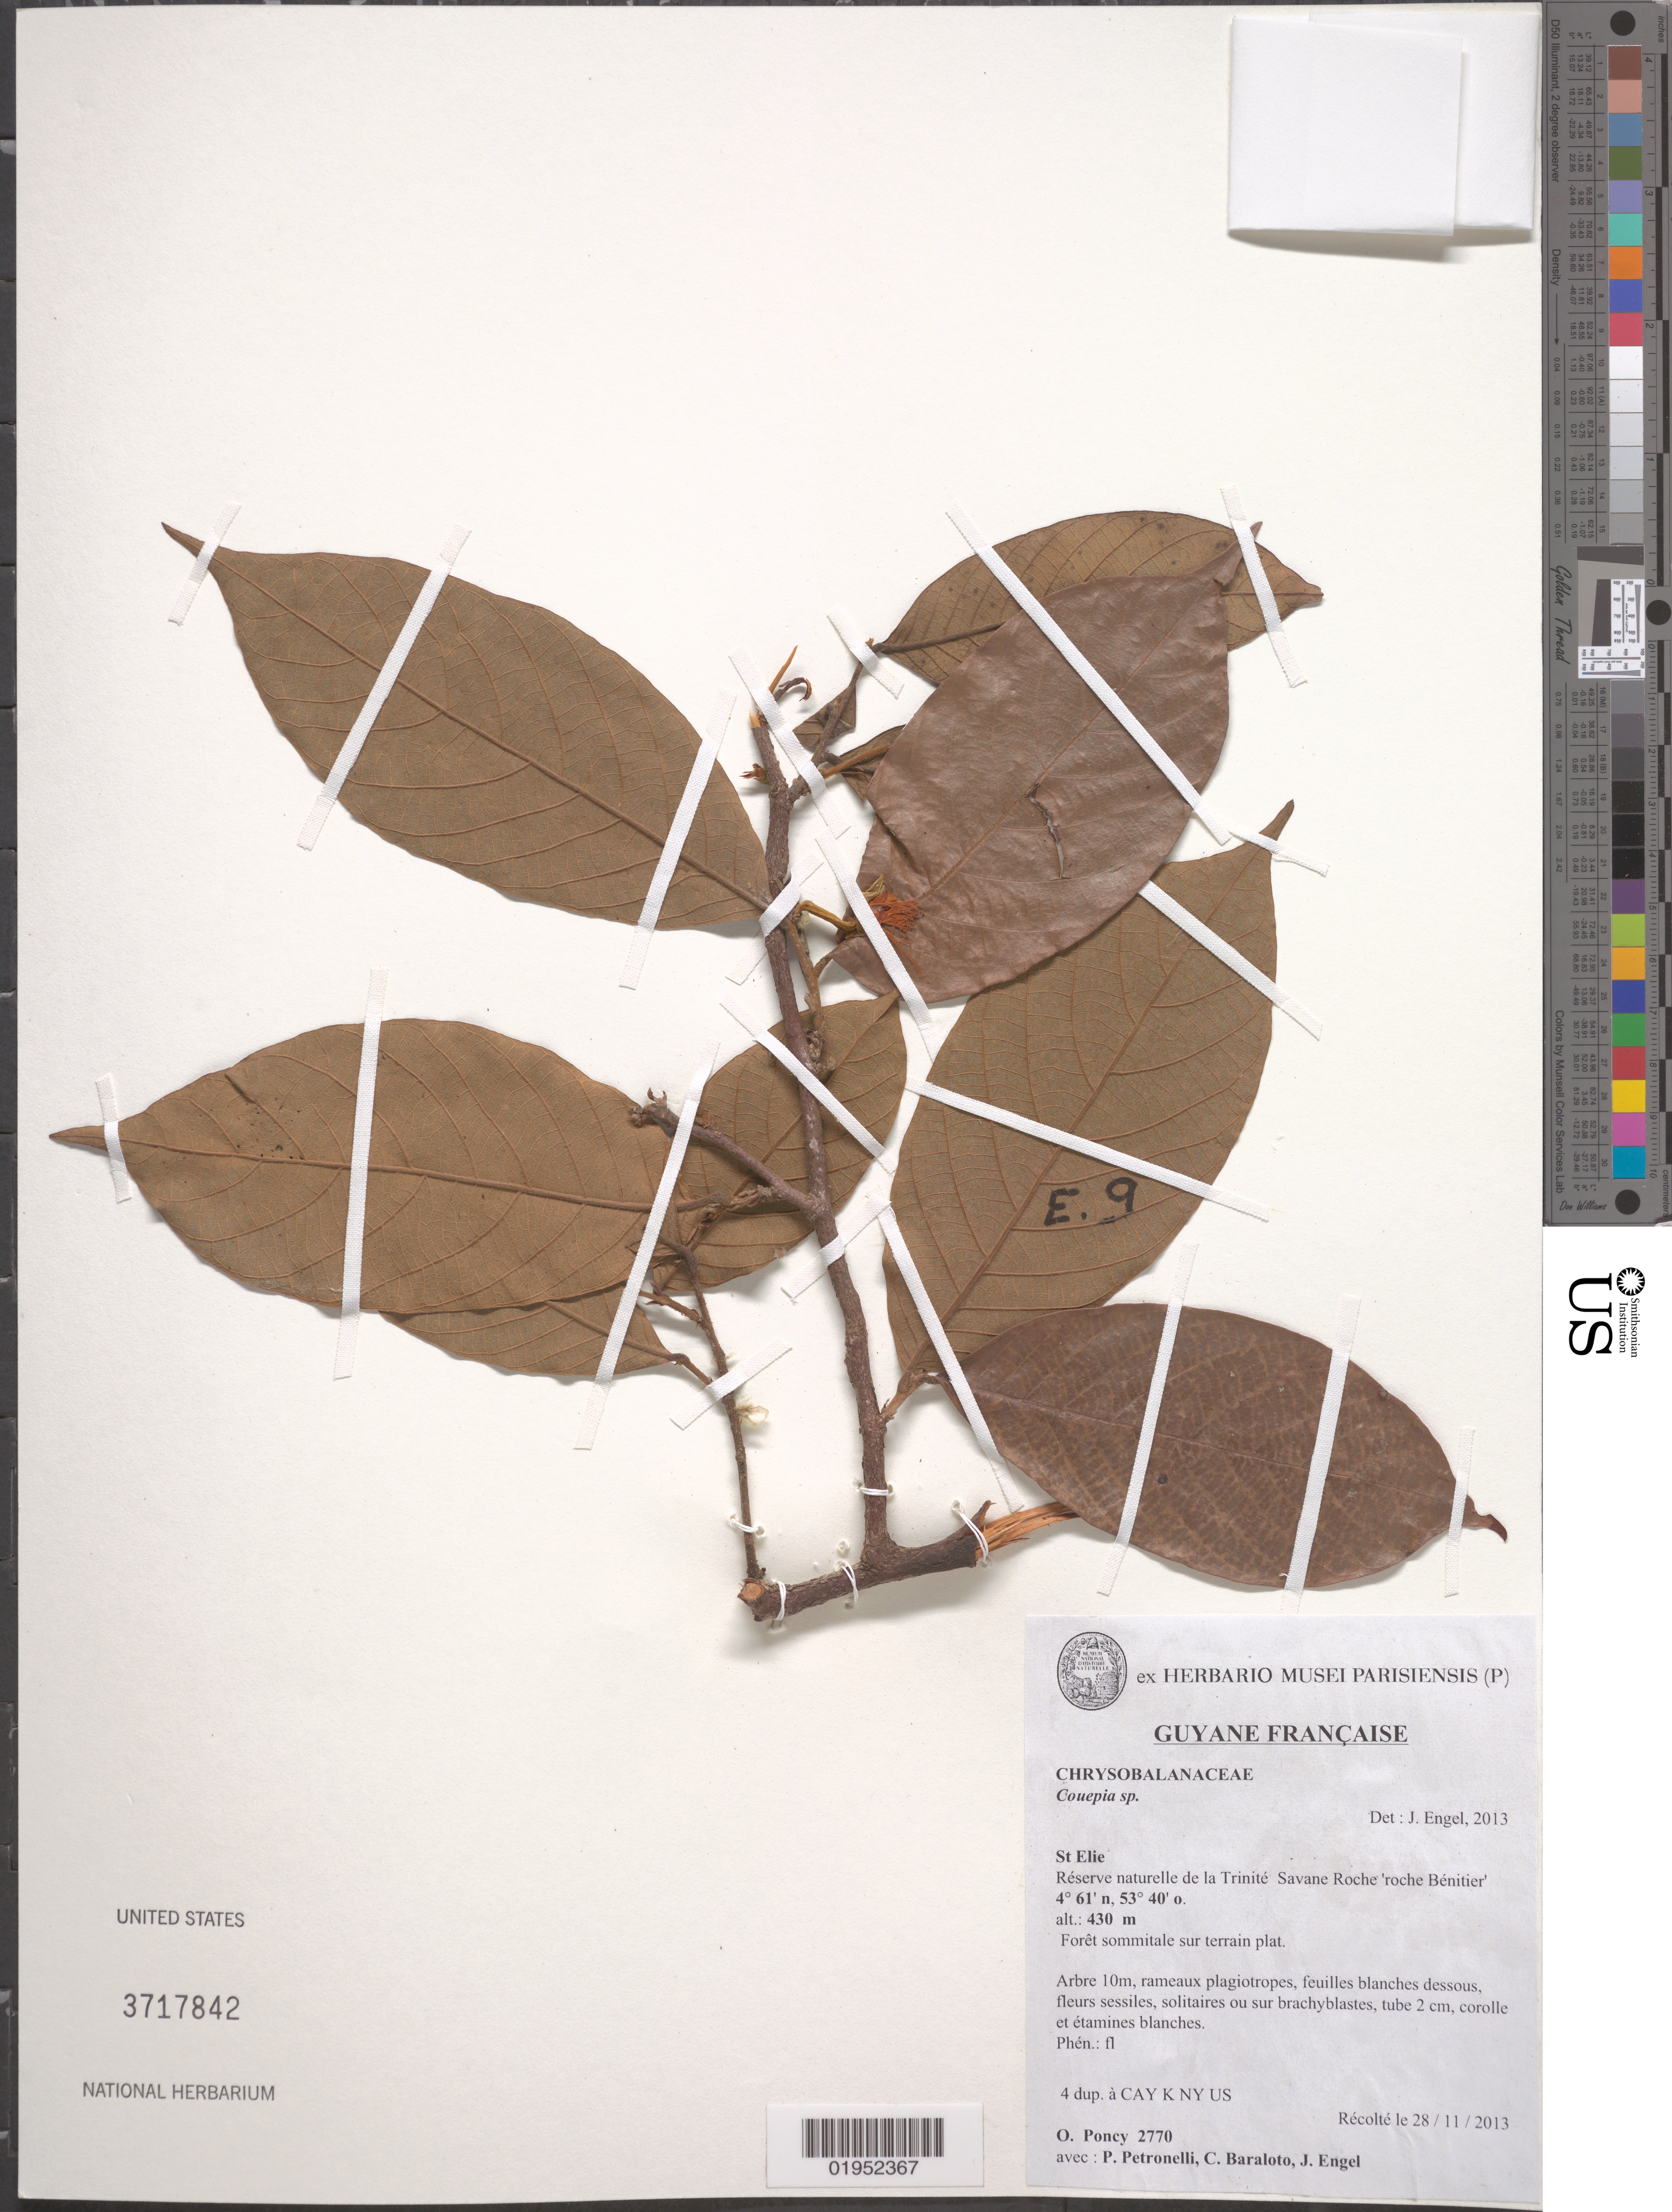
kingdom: Plantae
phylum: Tracheophyta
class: Magnoliopsida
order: Malpighiales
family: Chrysobalanaceae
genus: Couepia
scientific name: Couepia sp.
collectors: O. Poncy, P. Petronelli, C. Baraloto & J. J. Engel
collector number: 2770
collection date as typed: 28 Nov 2013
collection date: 2013-11-28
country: French Guiana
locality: St. Elie: Reserve naturelle de la Trinite. Savane Roche "roche Benitier"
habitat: Foret sommitale sur terrain plat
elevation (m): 430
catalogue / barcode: US 3717842